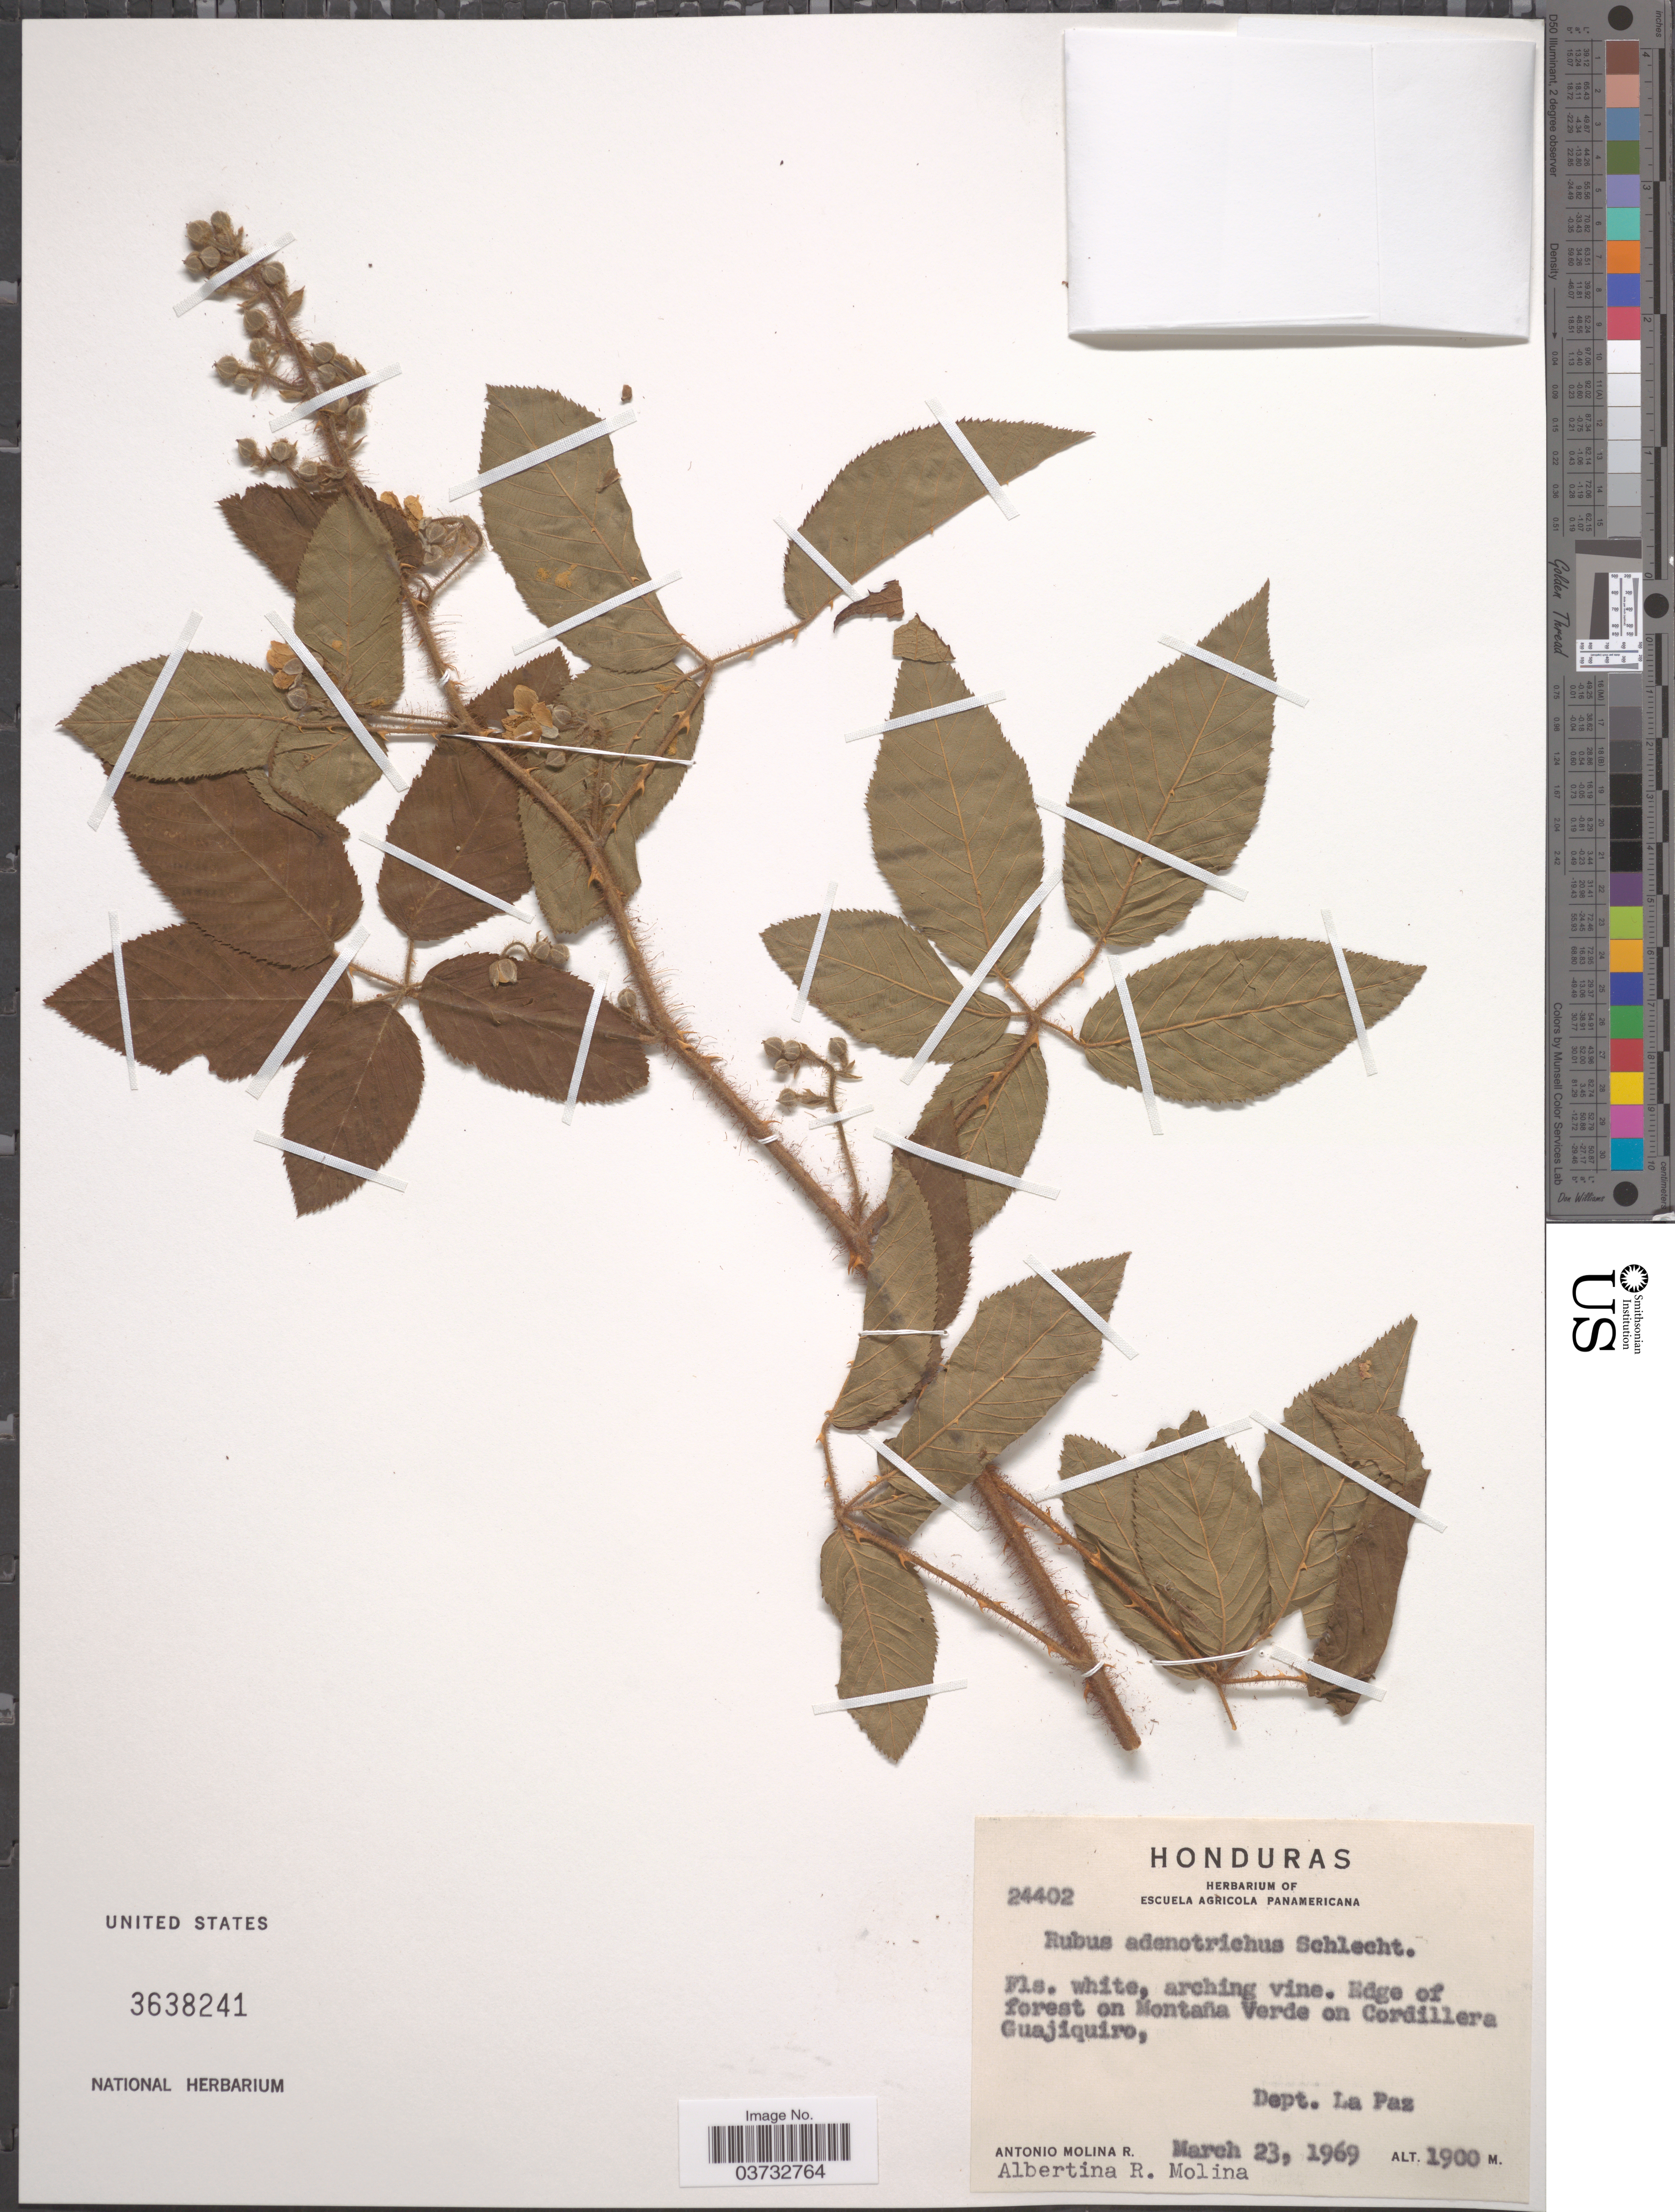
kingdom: Plantae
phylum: Tracheophyta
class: Magnoliopsida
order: Rosales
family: Rosaceae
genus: Rubus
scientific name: Rubus adenotrichos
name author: Schltdl.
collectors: A. Molina R. & A. R. Molina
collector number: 24402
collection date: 1969-03-23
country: Honduras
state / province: La Paz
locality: Edge of forest on Montaña Verde on Cordillera Guajiquiro, Dept. La Paz.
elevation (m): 1900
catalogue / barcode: US 3638241